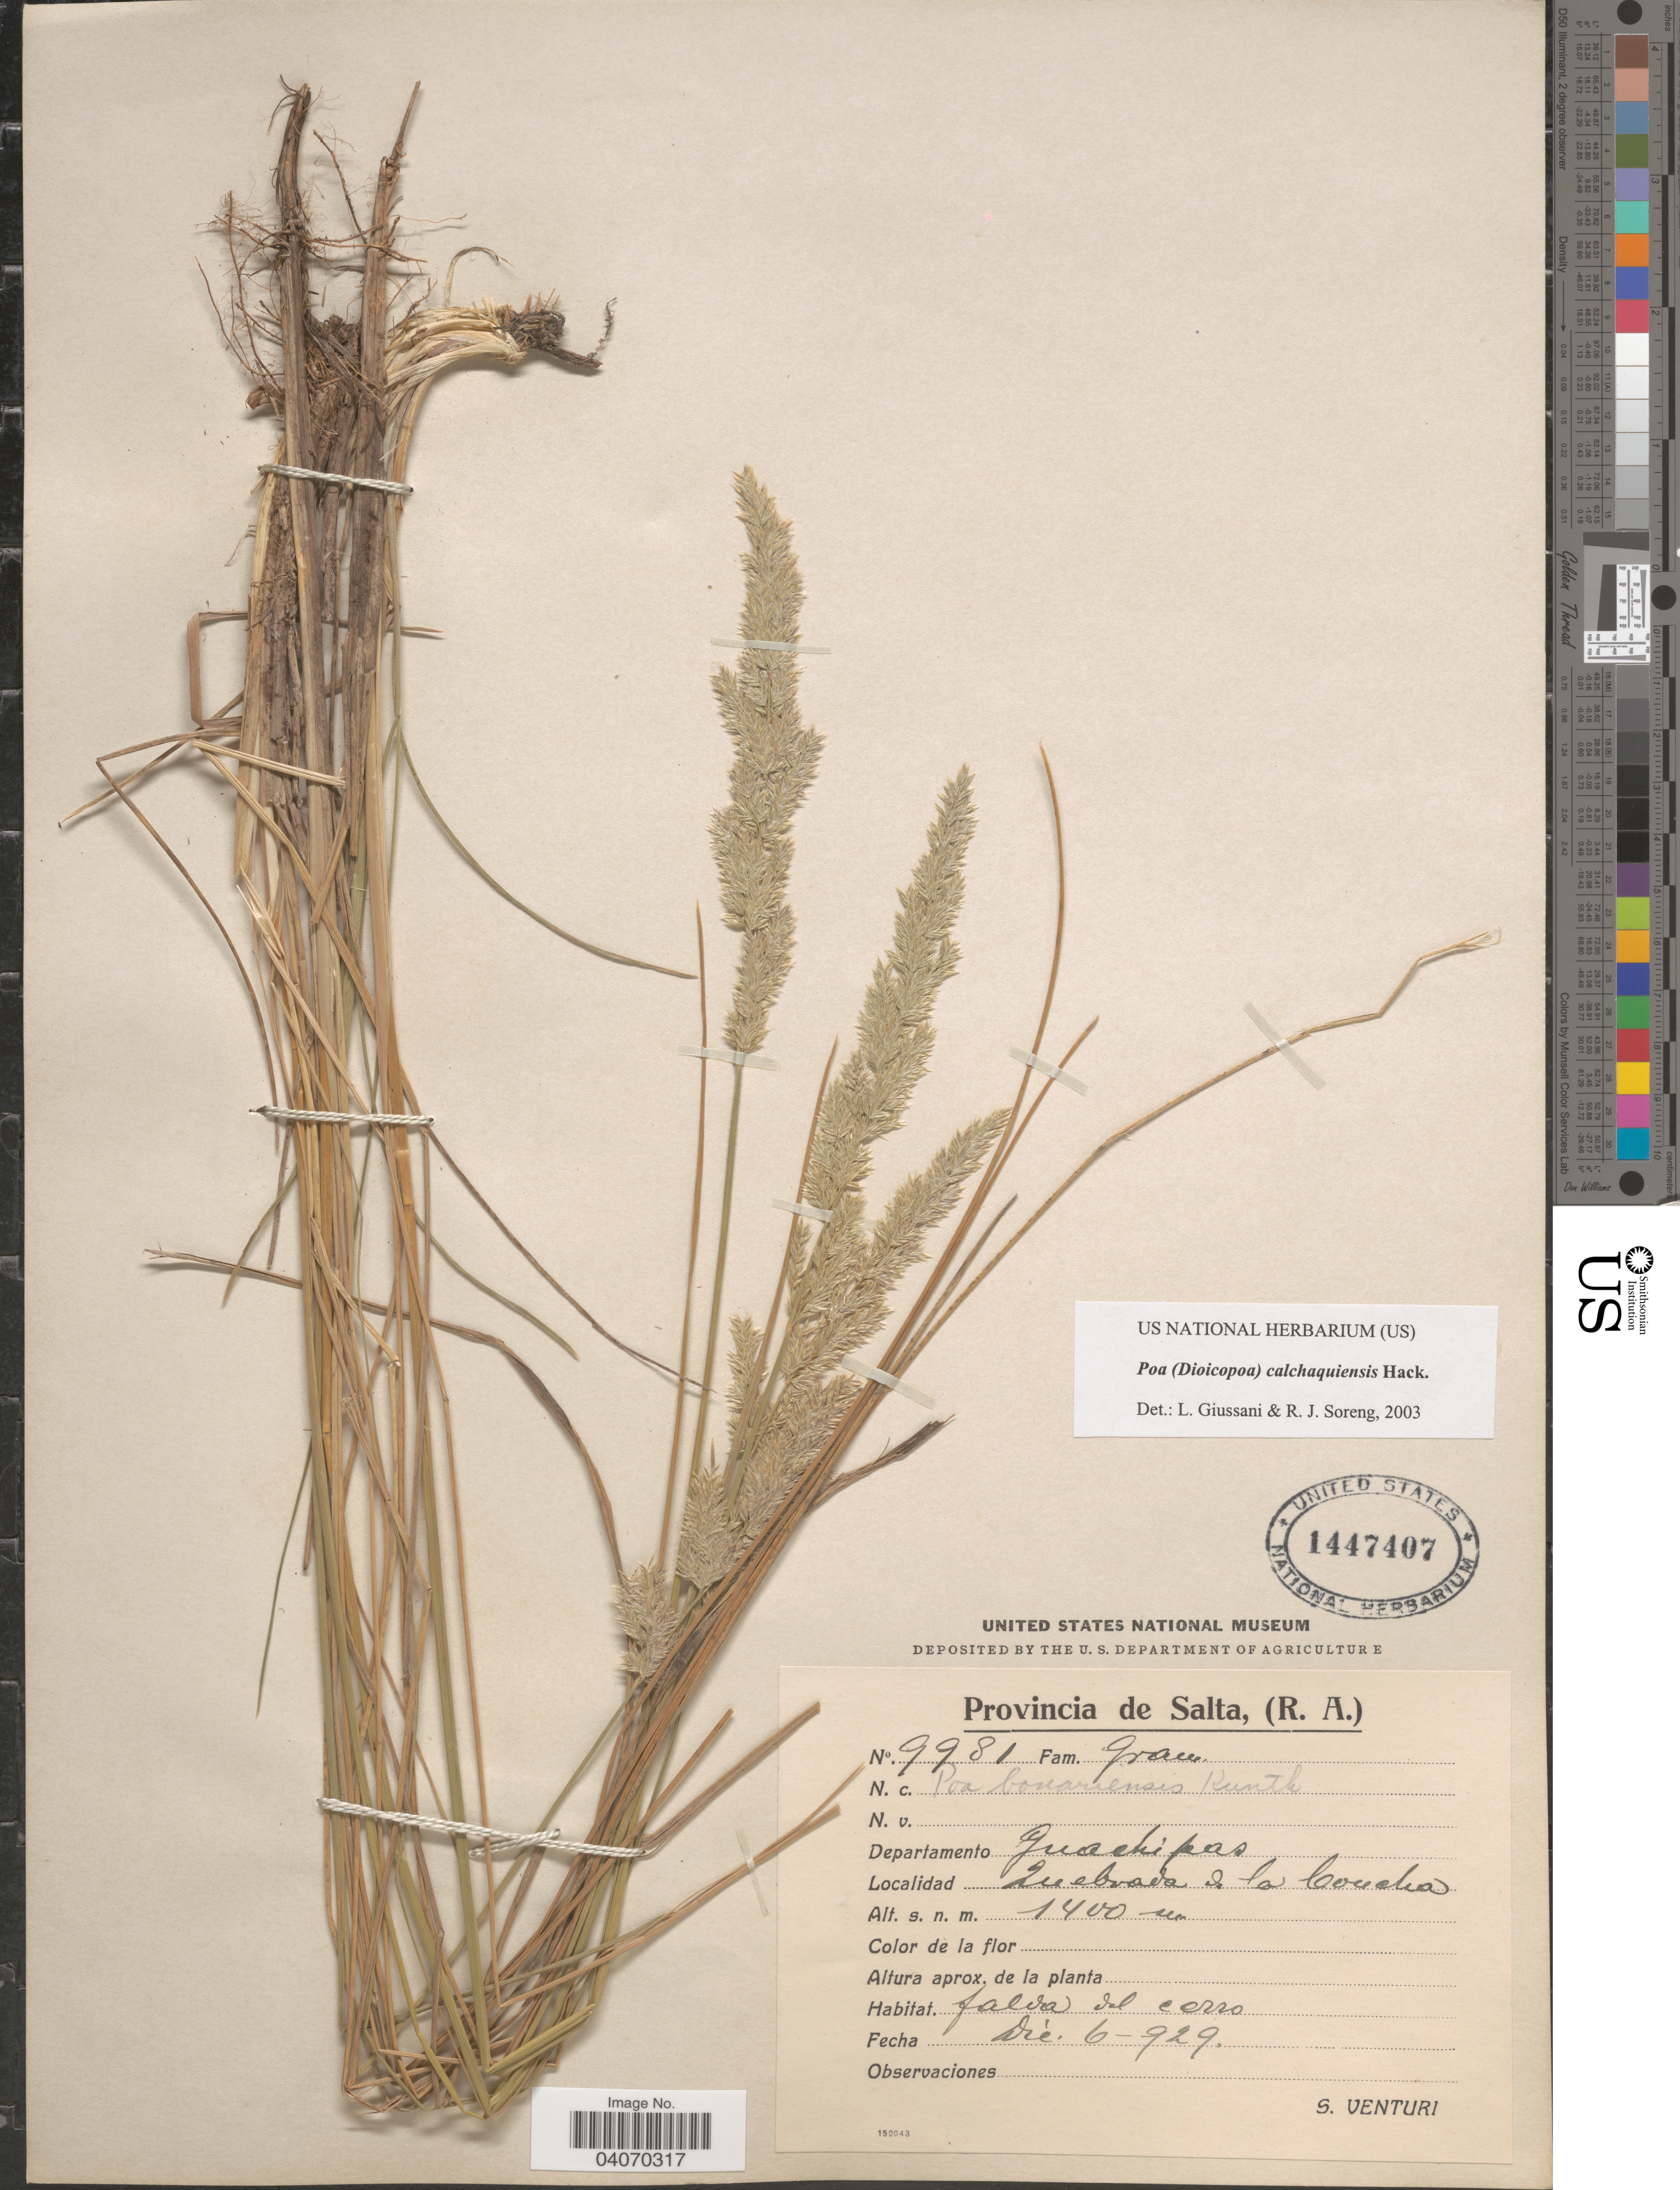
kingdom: Plantae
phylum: Tracheophyta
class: Liliopsida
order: Poales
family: Poaceae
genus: Poa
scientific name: Poa calchaquiensis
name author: Hack.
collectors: S. Venturi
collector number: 9981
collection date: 1929-12-06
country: Argentina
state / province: Salta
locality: Departamento Guachipas. Quebrada de la Coucha.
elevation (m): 1400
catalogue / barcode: US 1447407